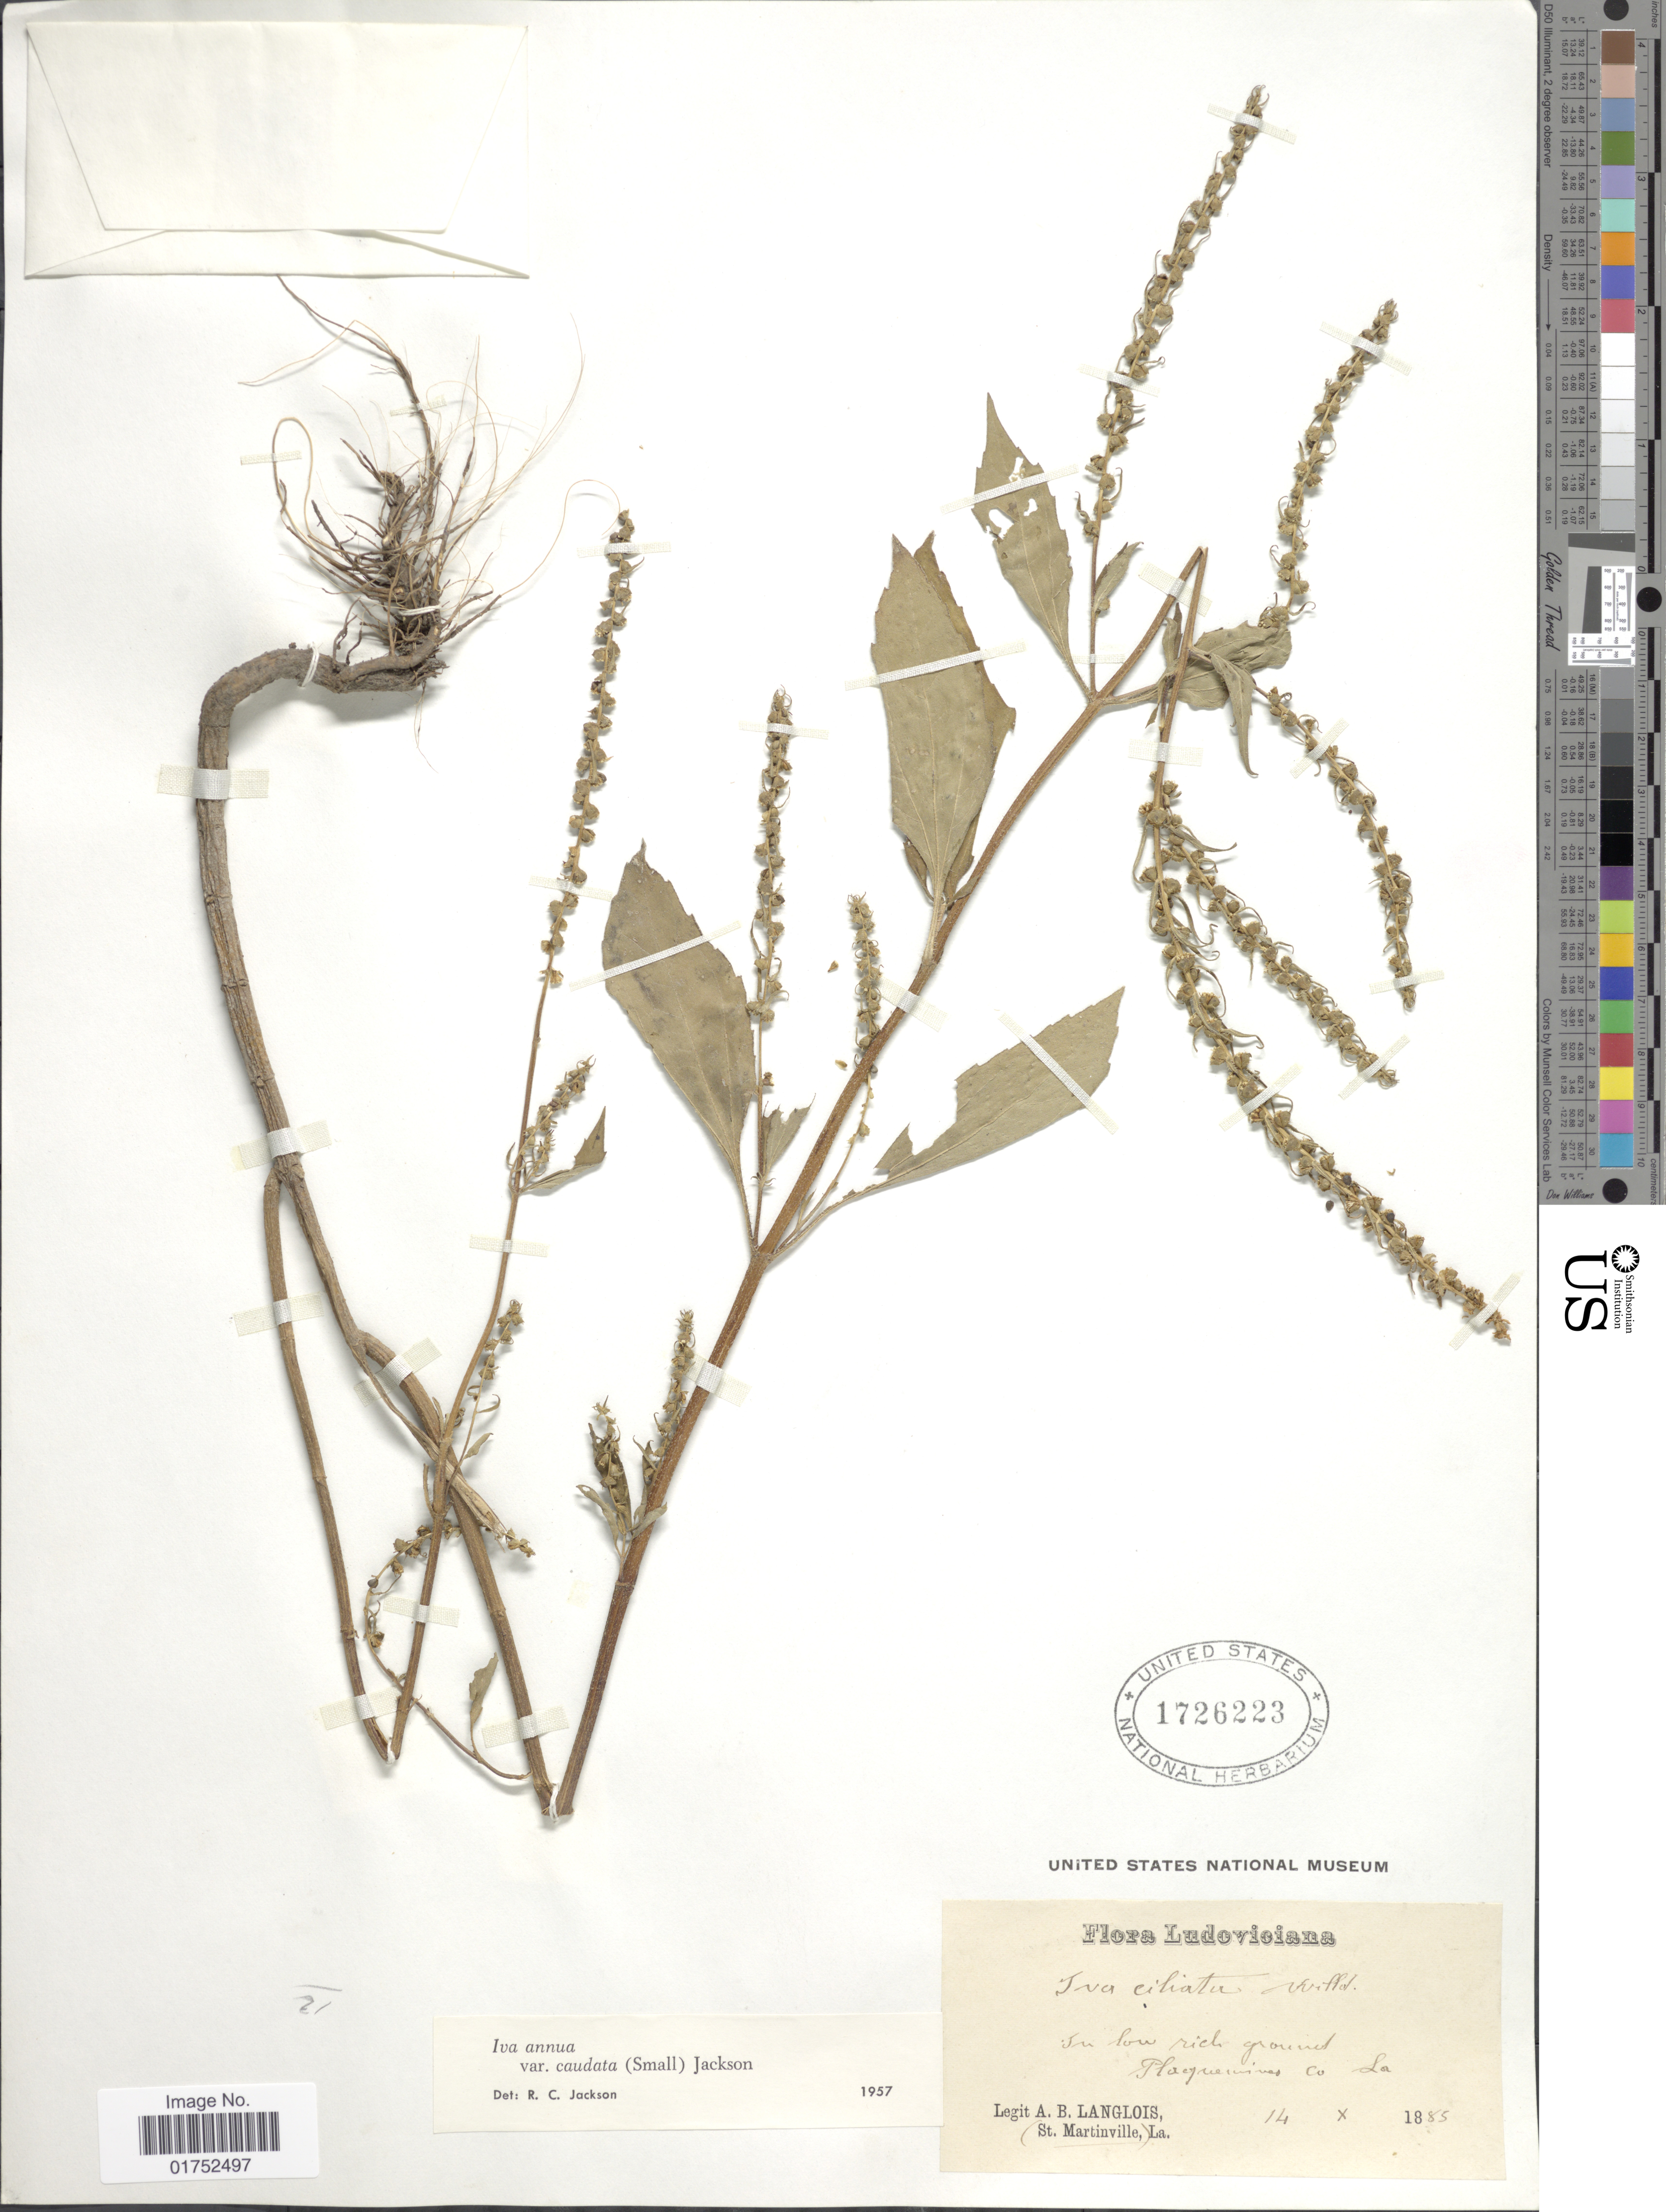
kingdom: Plantae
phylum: Tracheophyta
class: Magnoliopsida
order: Asterales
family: Asteraceae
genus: Iva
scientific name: Iva annua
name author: L.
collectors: A. Langlois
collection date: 1885-10-14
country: United States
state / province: Louisiana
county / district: Plaquemines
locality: In low rich ground, Plaquemines Co, La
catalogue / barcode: US 1726223